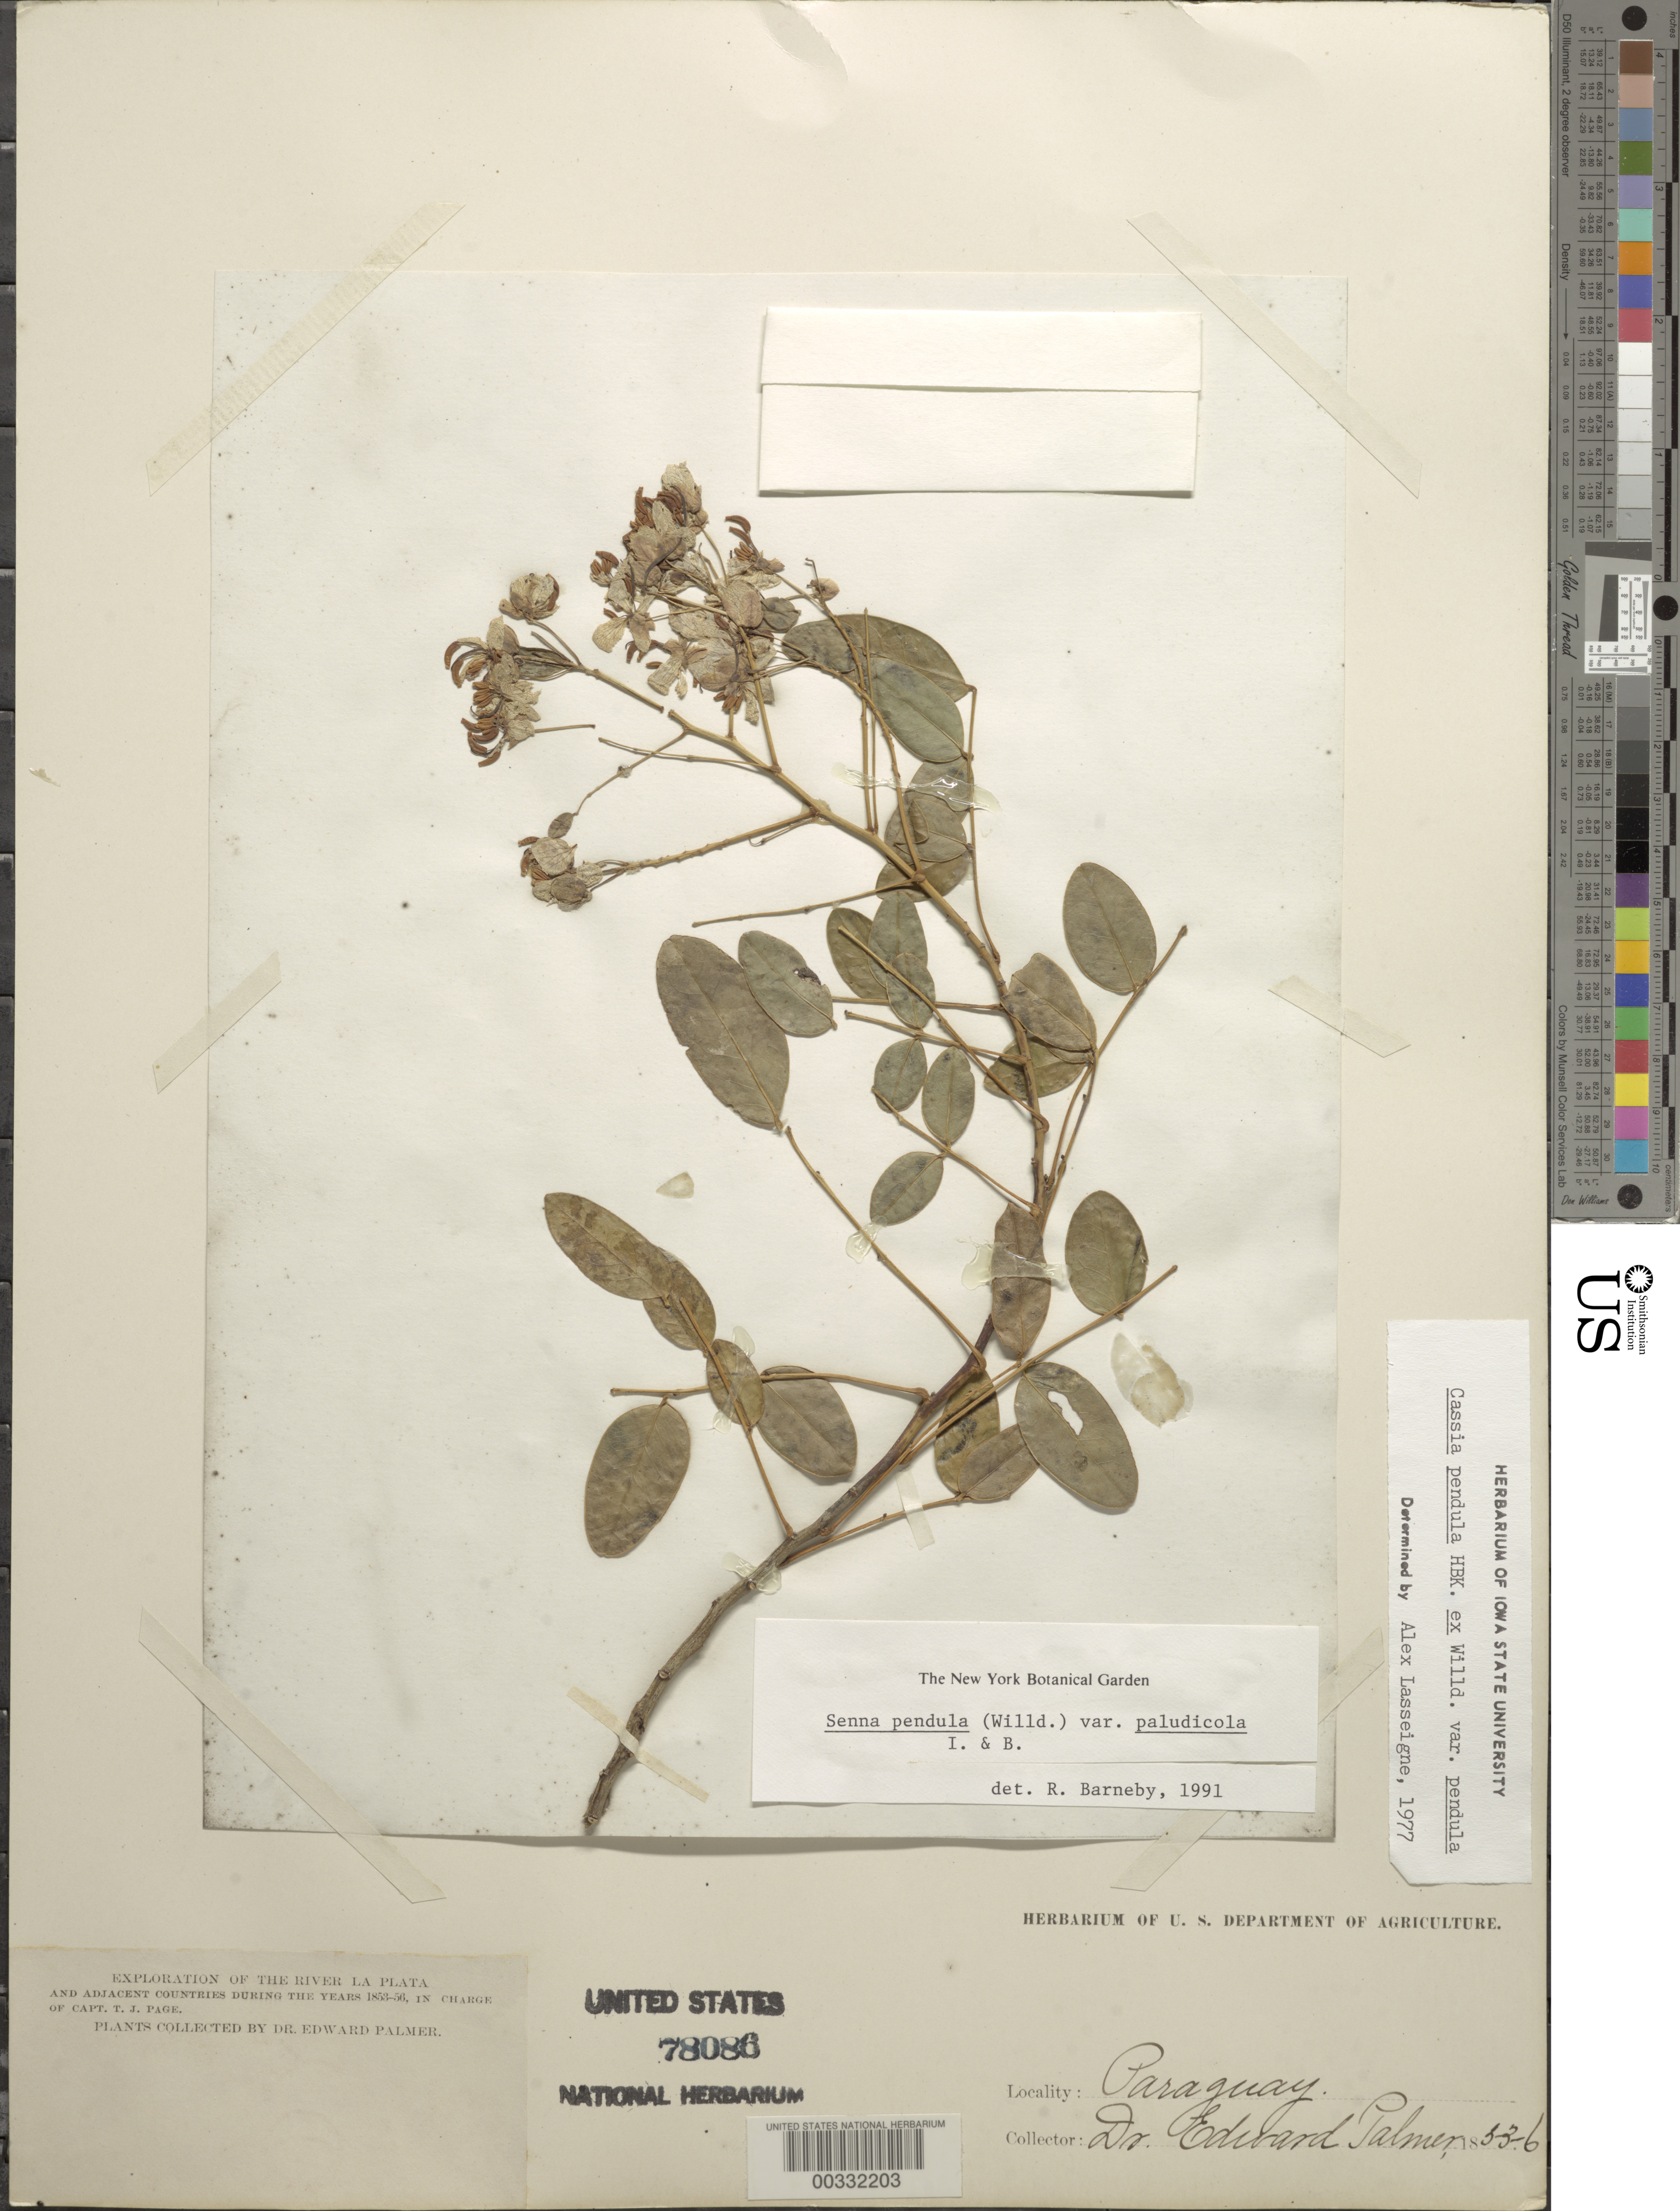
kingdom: Plantae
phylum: Tracheophyta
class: Magnoliopsida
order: Fabales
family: Fabaceae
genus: Senna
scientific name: Senna pendula var. paludicola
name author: H.S. Irwin & Barneby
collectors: E. Palmer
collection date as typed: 1853 to -- -- 1856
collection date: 1853/1856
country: Paraguay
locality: La plata river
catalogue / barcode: US 78086